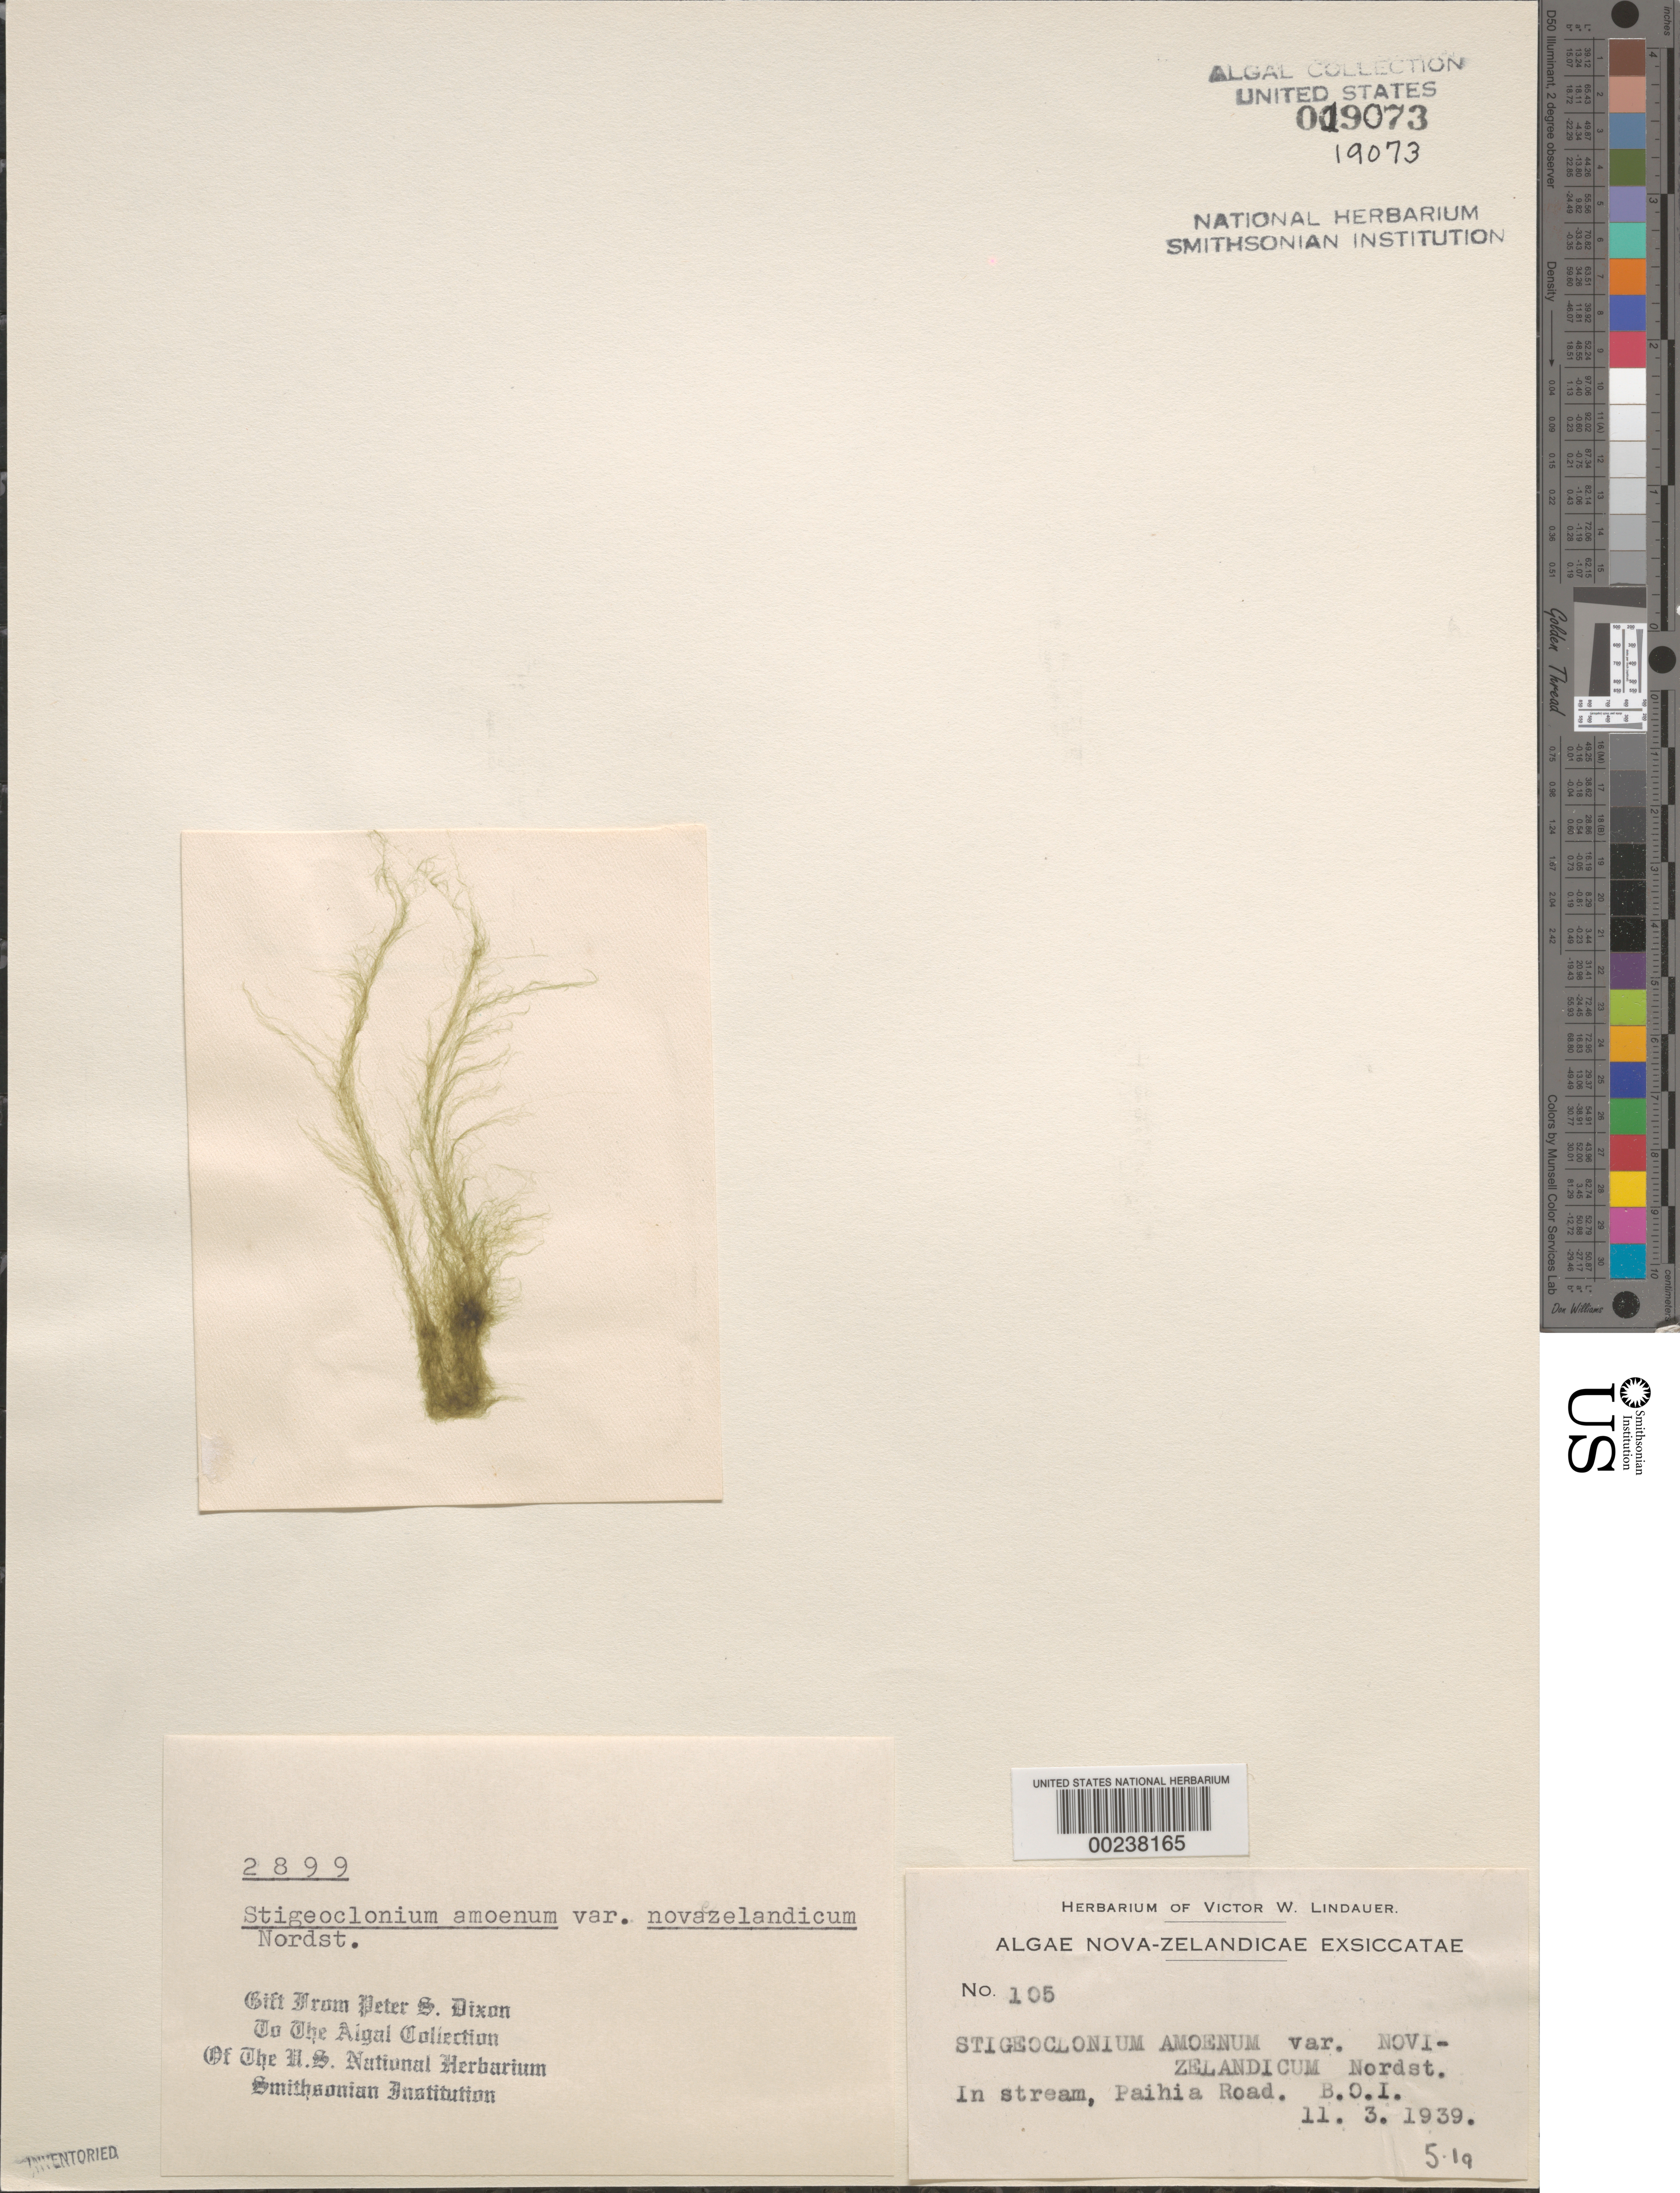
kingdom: Plantae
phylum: Chlorophyta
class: Chlorophyceae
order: Chaetophorales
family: Chaetophoraceae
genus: Stigeoclonium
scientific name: Stigeoclonium amoenum var. novizelandicum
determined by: Dixon, P. S.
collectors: V. Lindauer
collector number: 105 & PSD 2899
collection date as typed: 11 Mar 1939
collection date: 1939-03-11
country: New Zealand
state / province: Northland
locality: Bay of islands, paihia road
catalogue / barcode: US 19073